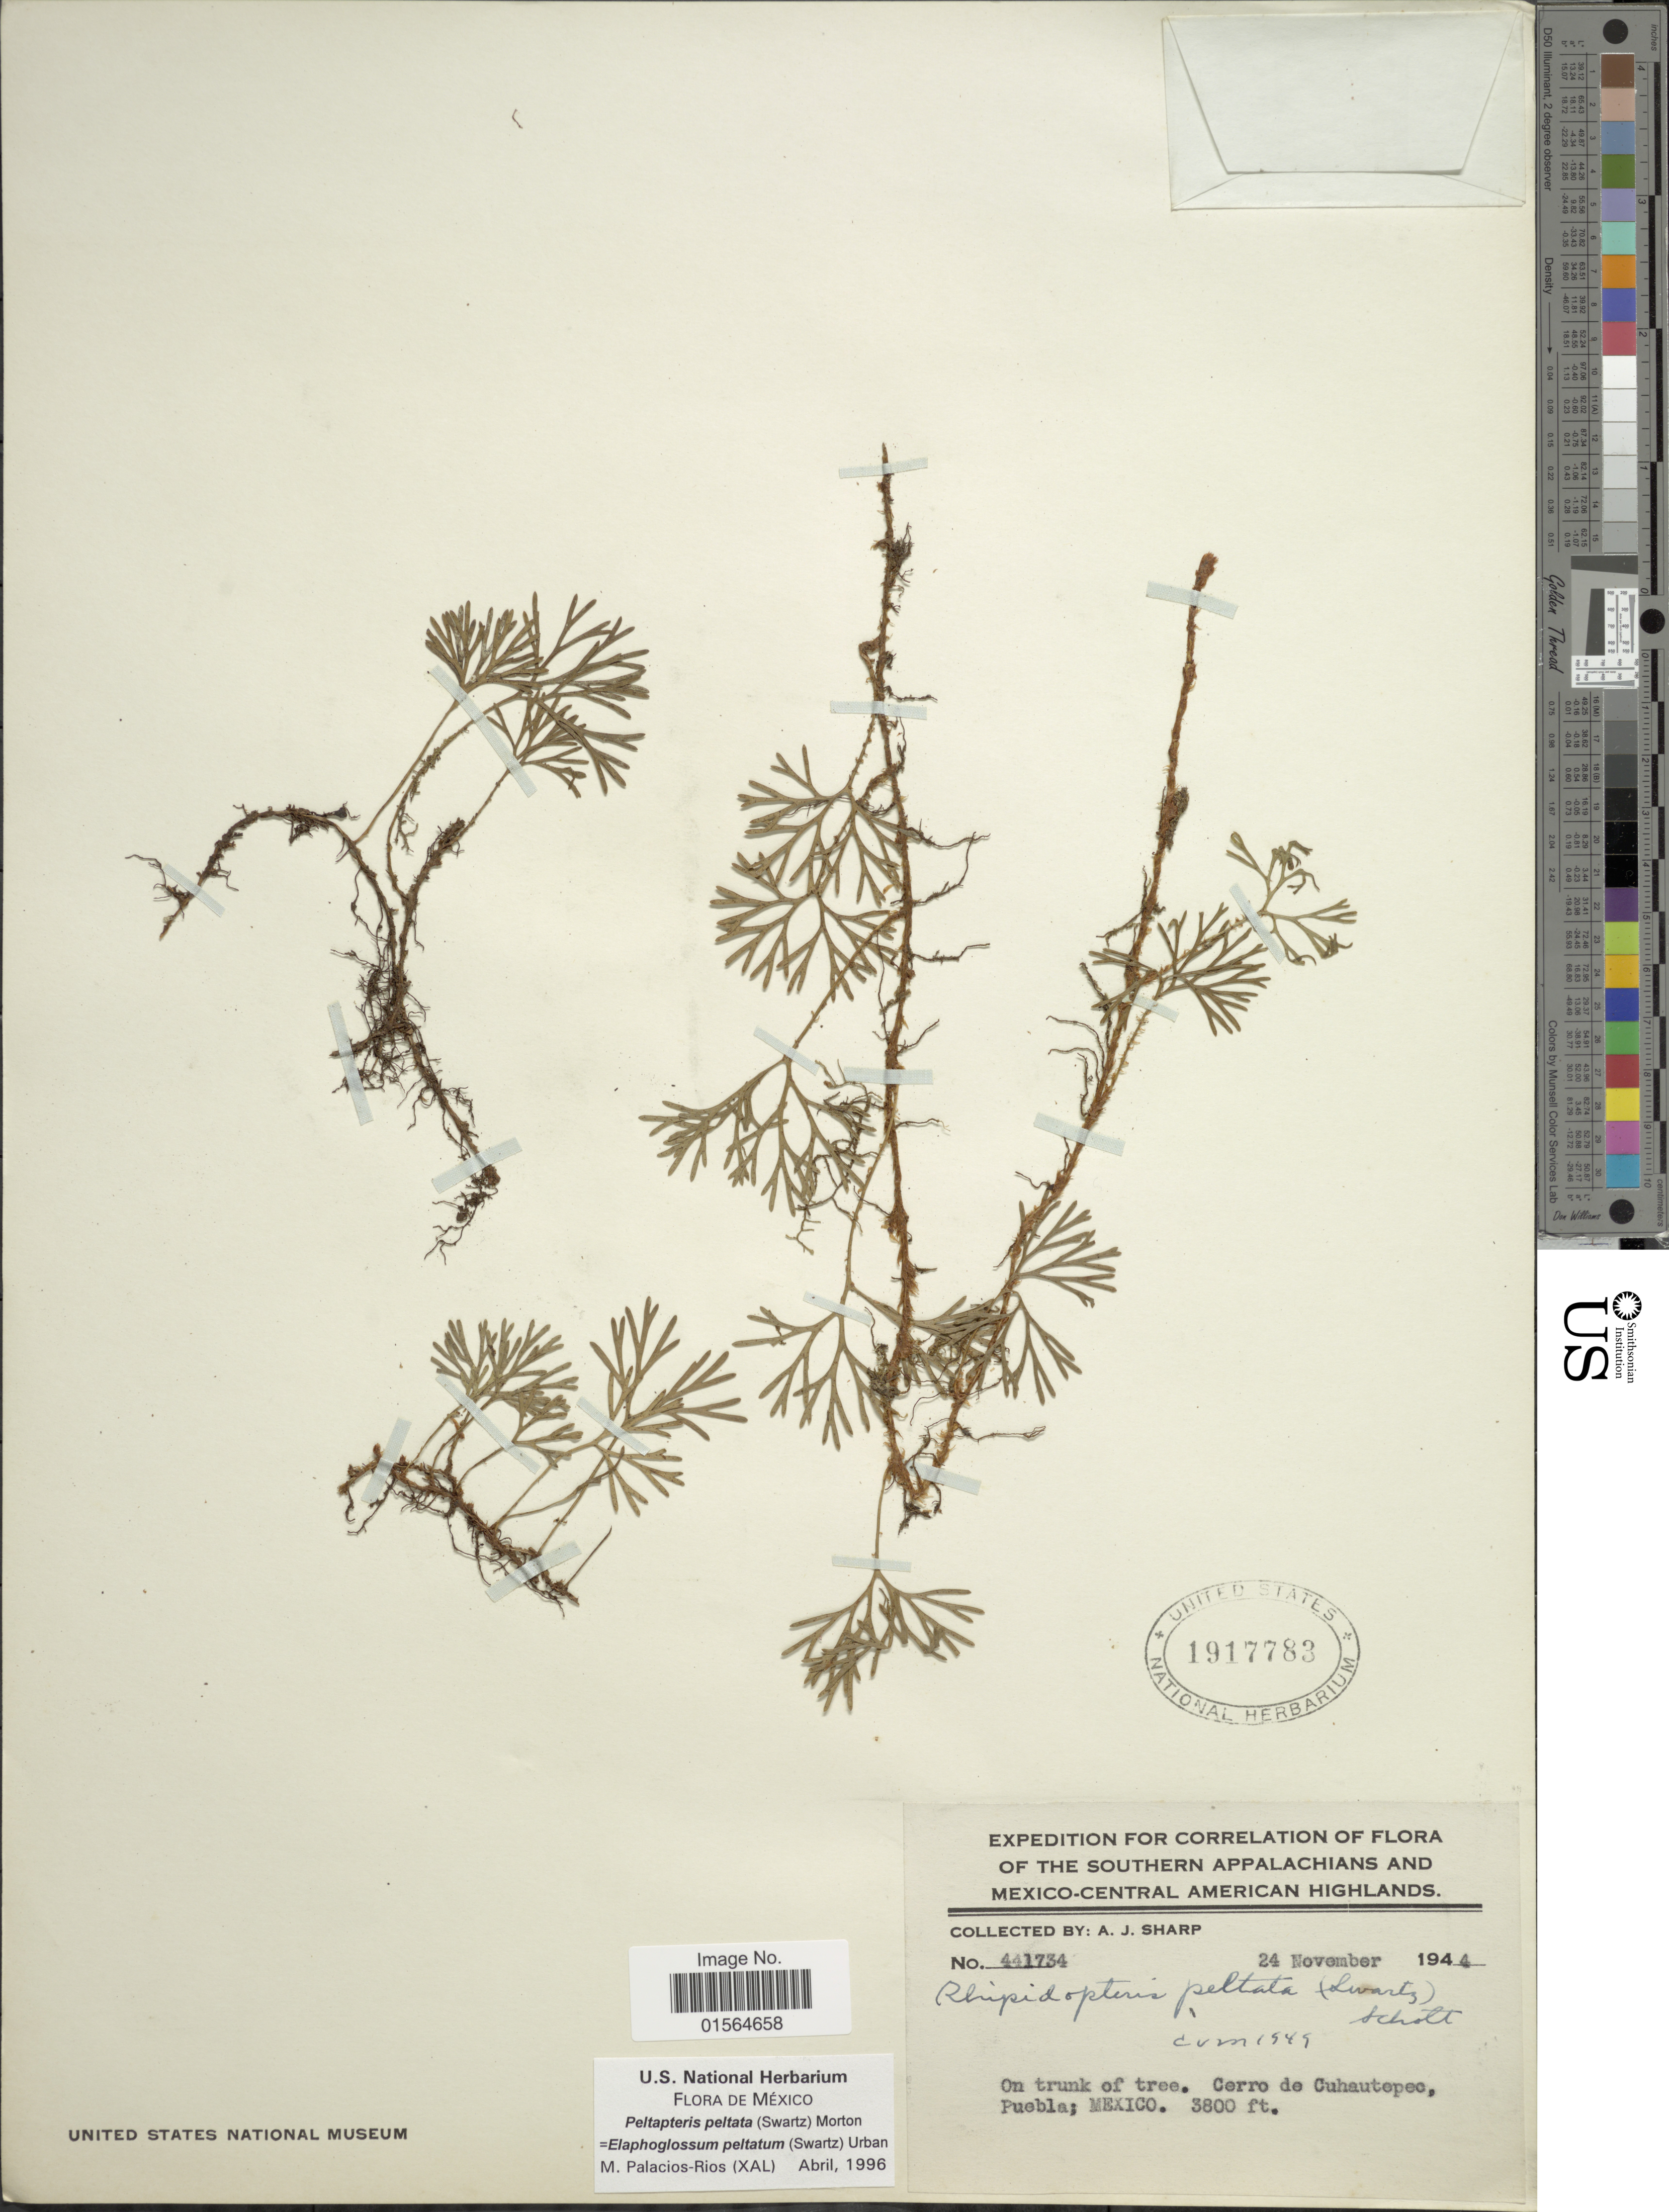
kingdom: Plantae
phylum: Tracheophyta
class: Polypodiopsida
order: Polypodiales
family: Dryopteridaceae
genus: Elaphoglossum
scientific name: Elaphoglossum peltatum f. peltatum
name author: (Sw.) Urb.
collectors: A. J. Sharp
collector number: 441734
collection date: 1944-11-24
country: Mexico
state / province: Puebla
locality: On trunk of tree. Cerro de Cuhuatepec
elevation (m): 1158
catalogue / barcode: US 1917783